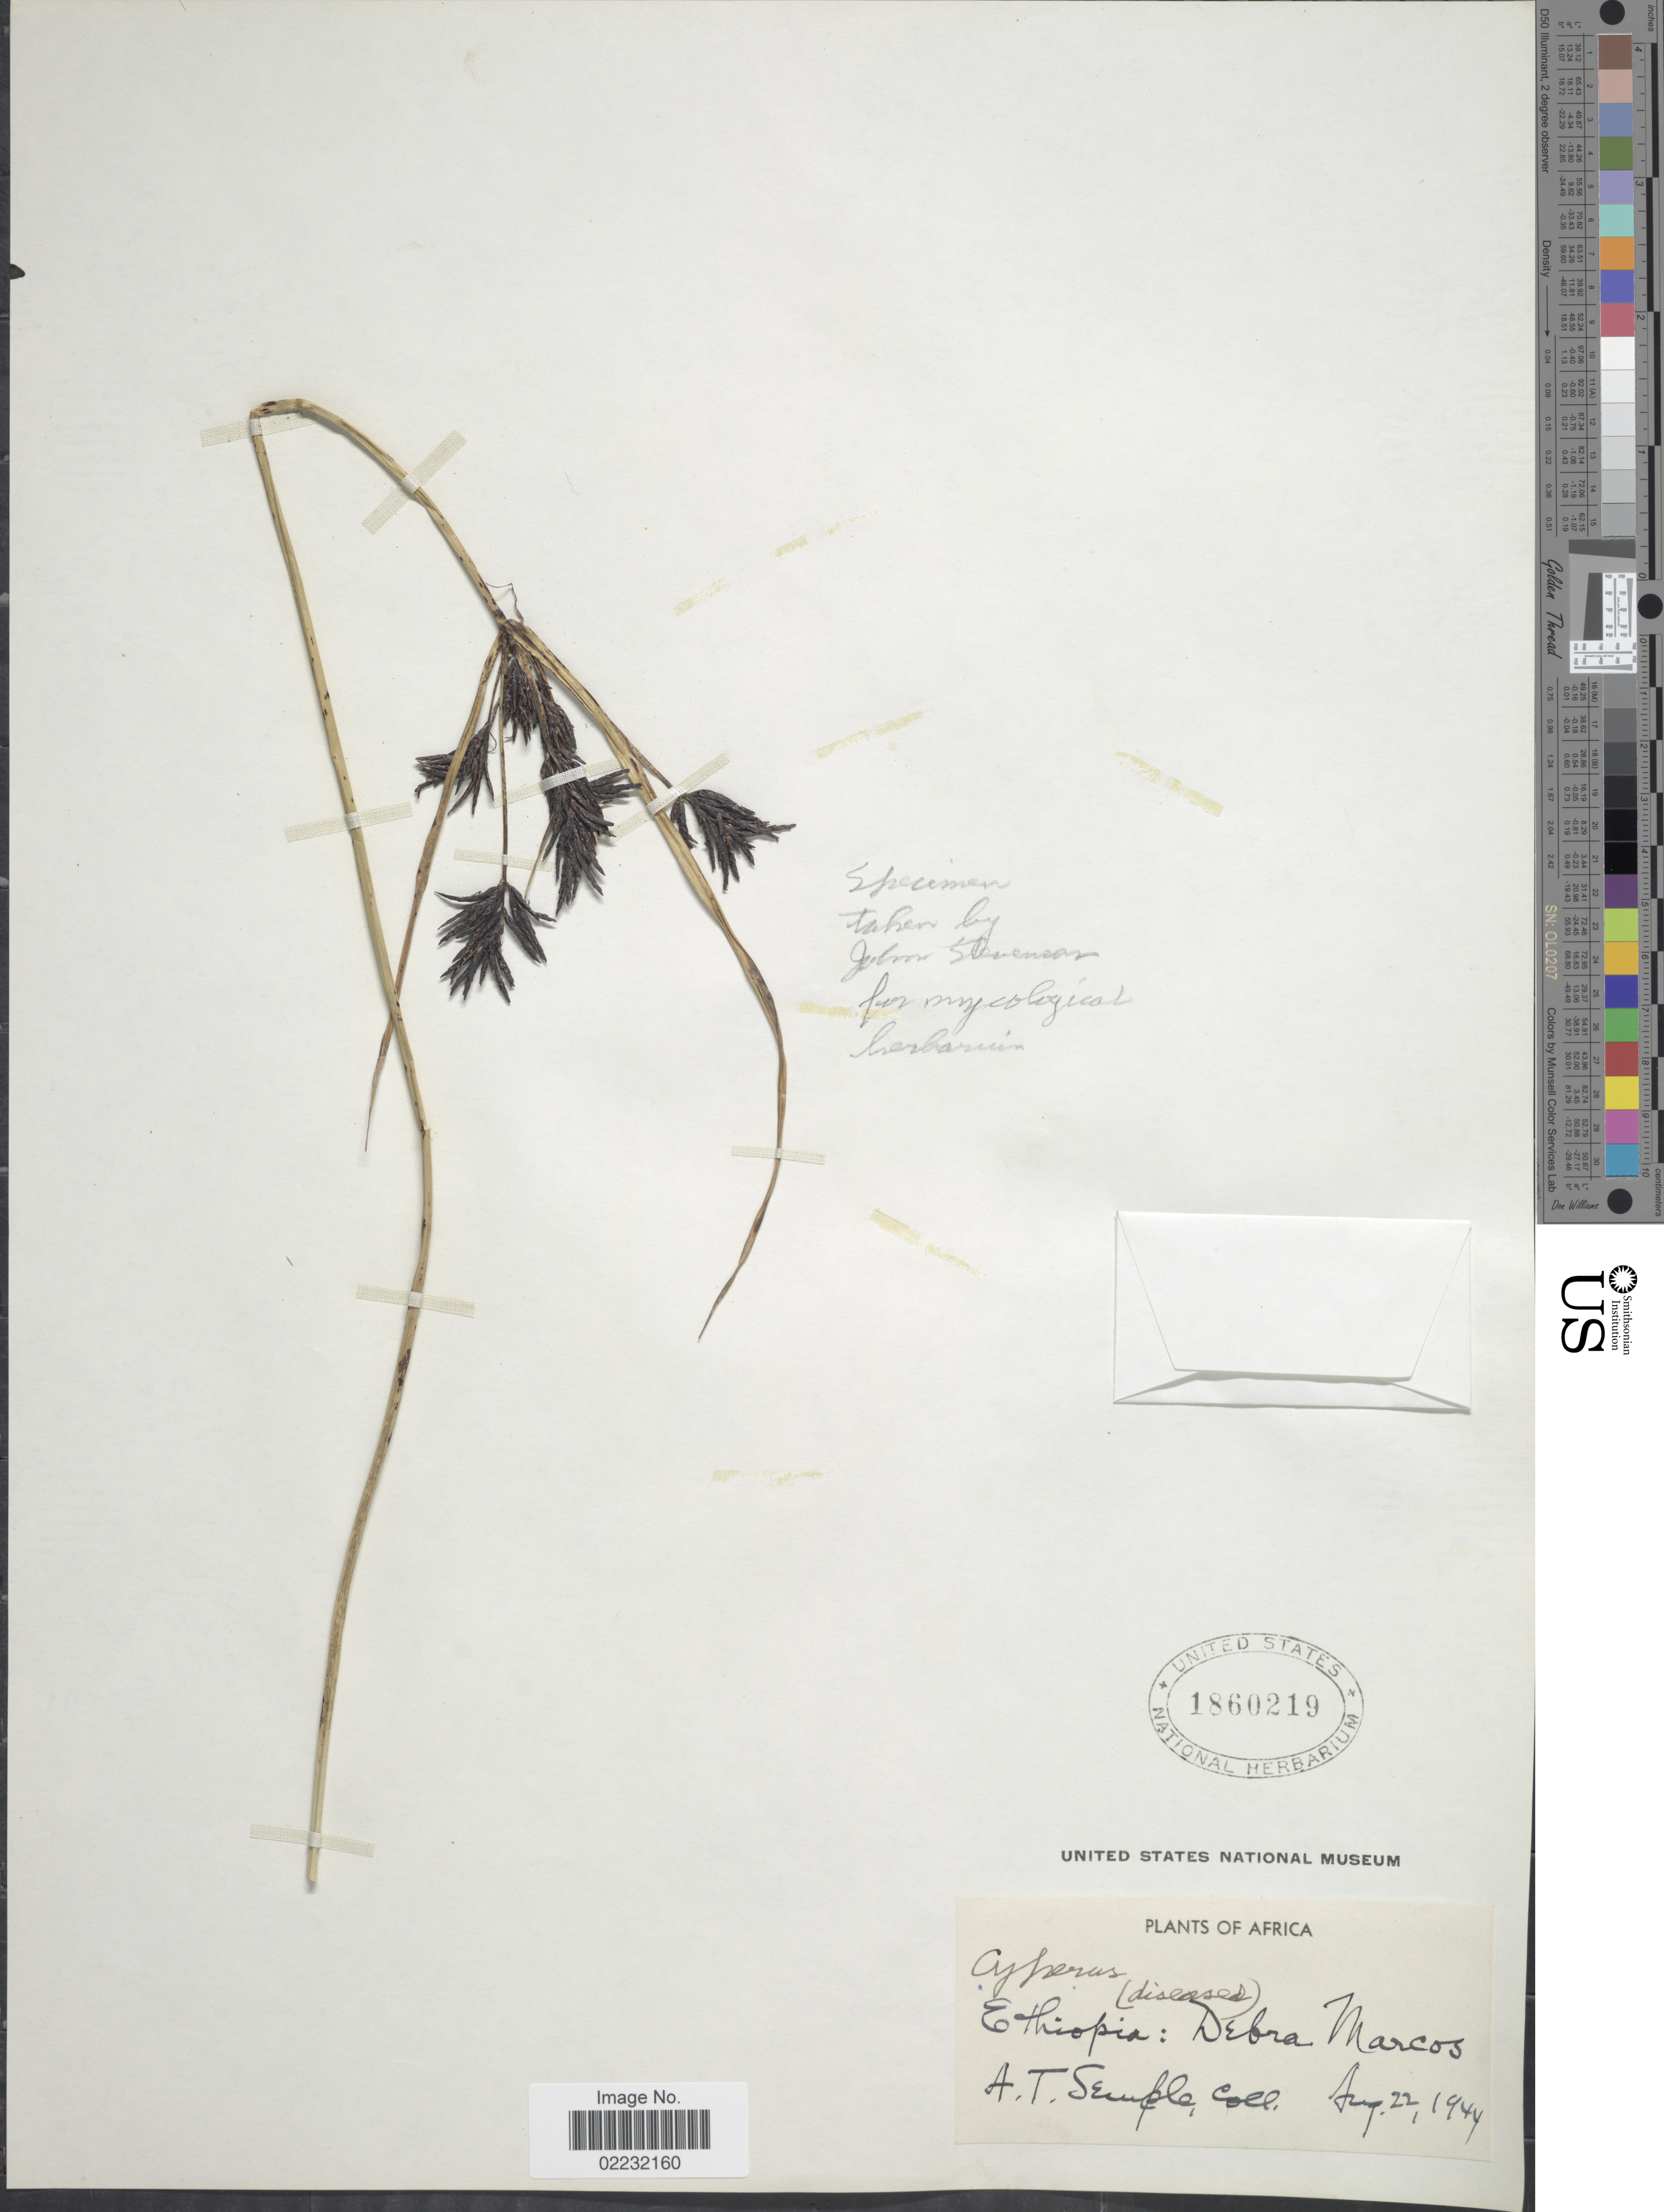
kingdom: Plantae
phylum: Tracheophyta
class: Liliopsida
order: Poales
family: Cyperaceae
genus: Cyperus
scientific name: Cyperus sp.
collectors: A. Semple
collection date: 1944-08-22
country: Ethiopia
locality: Debra Marcos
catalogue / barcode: US 1860219